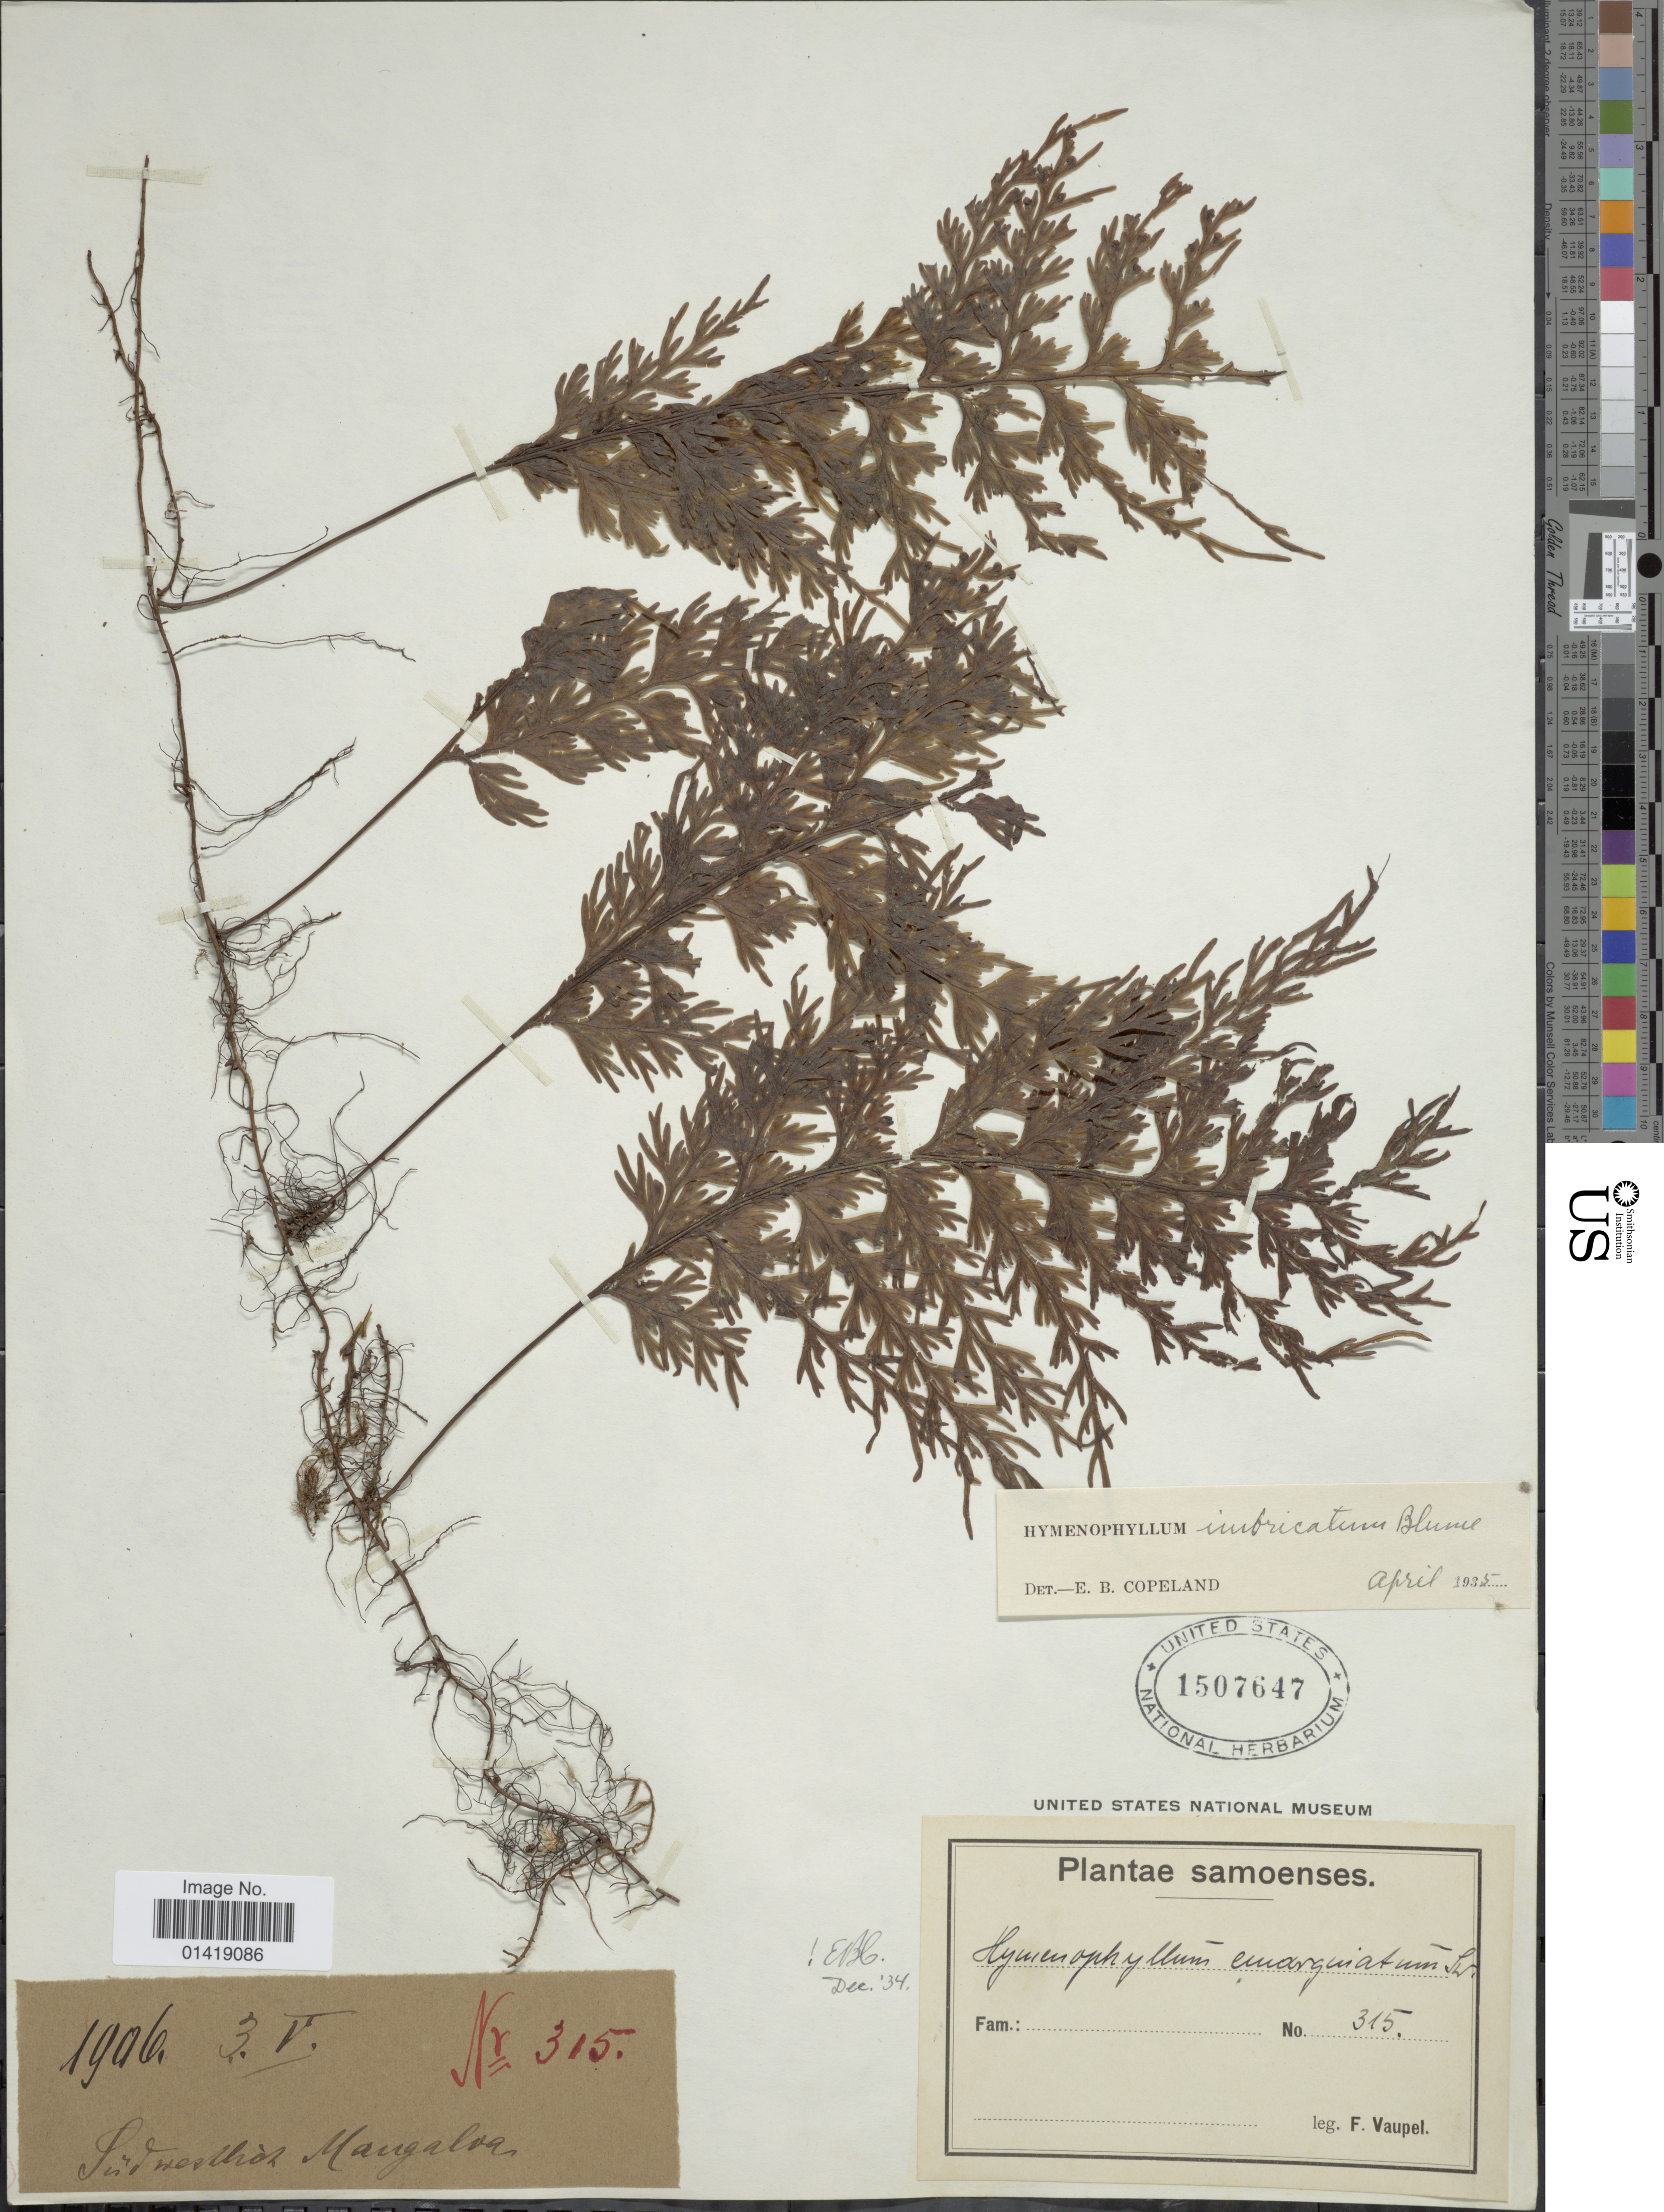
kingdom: Plantae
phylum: Tracheophyta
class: Polypodiopsida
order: Hymenophyllales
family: Hymenophyllaceae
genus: Hymenophyllum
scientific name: Hymenophyllum imbricatum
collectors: F. Vaupel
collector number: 315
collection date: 1906-05-03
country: Samoa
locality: Südwestlich Maugaloa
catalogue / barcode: US 1507647